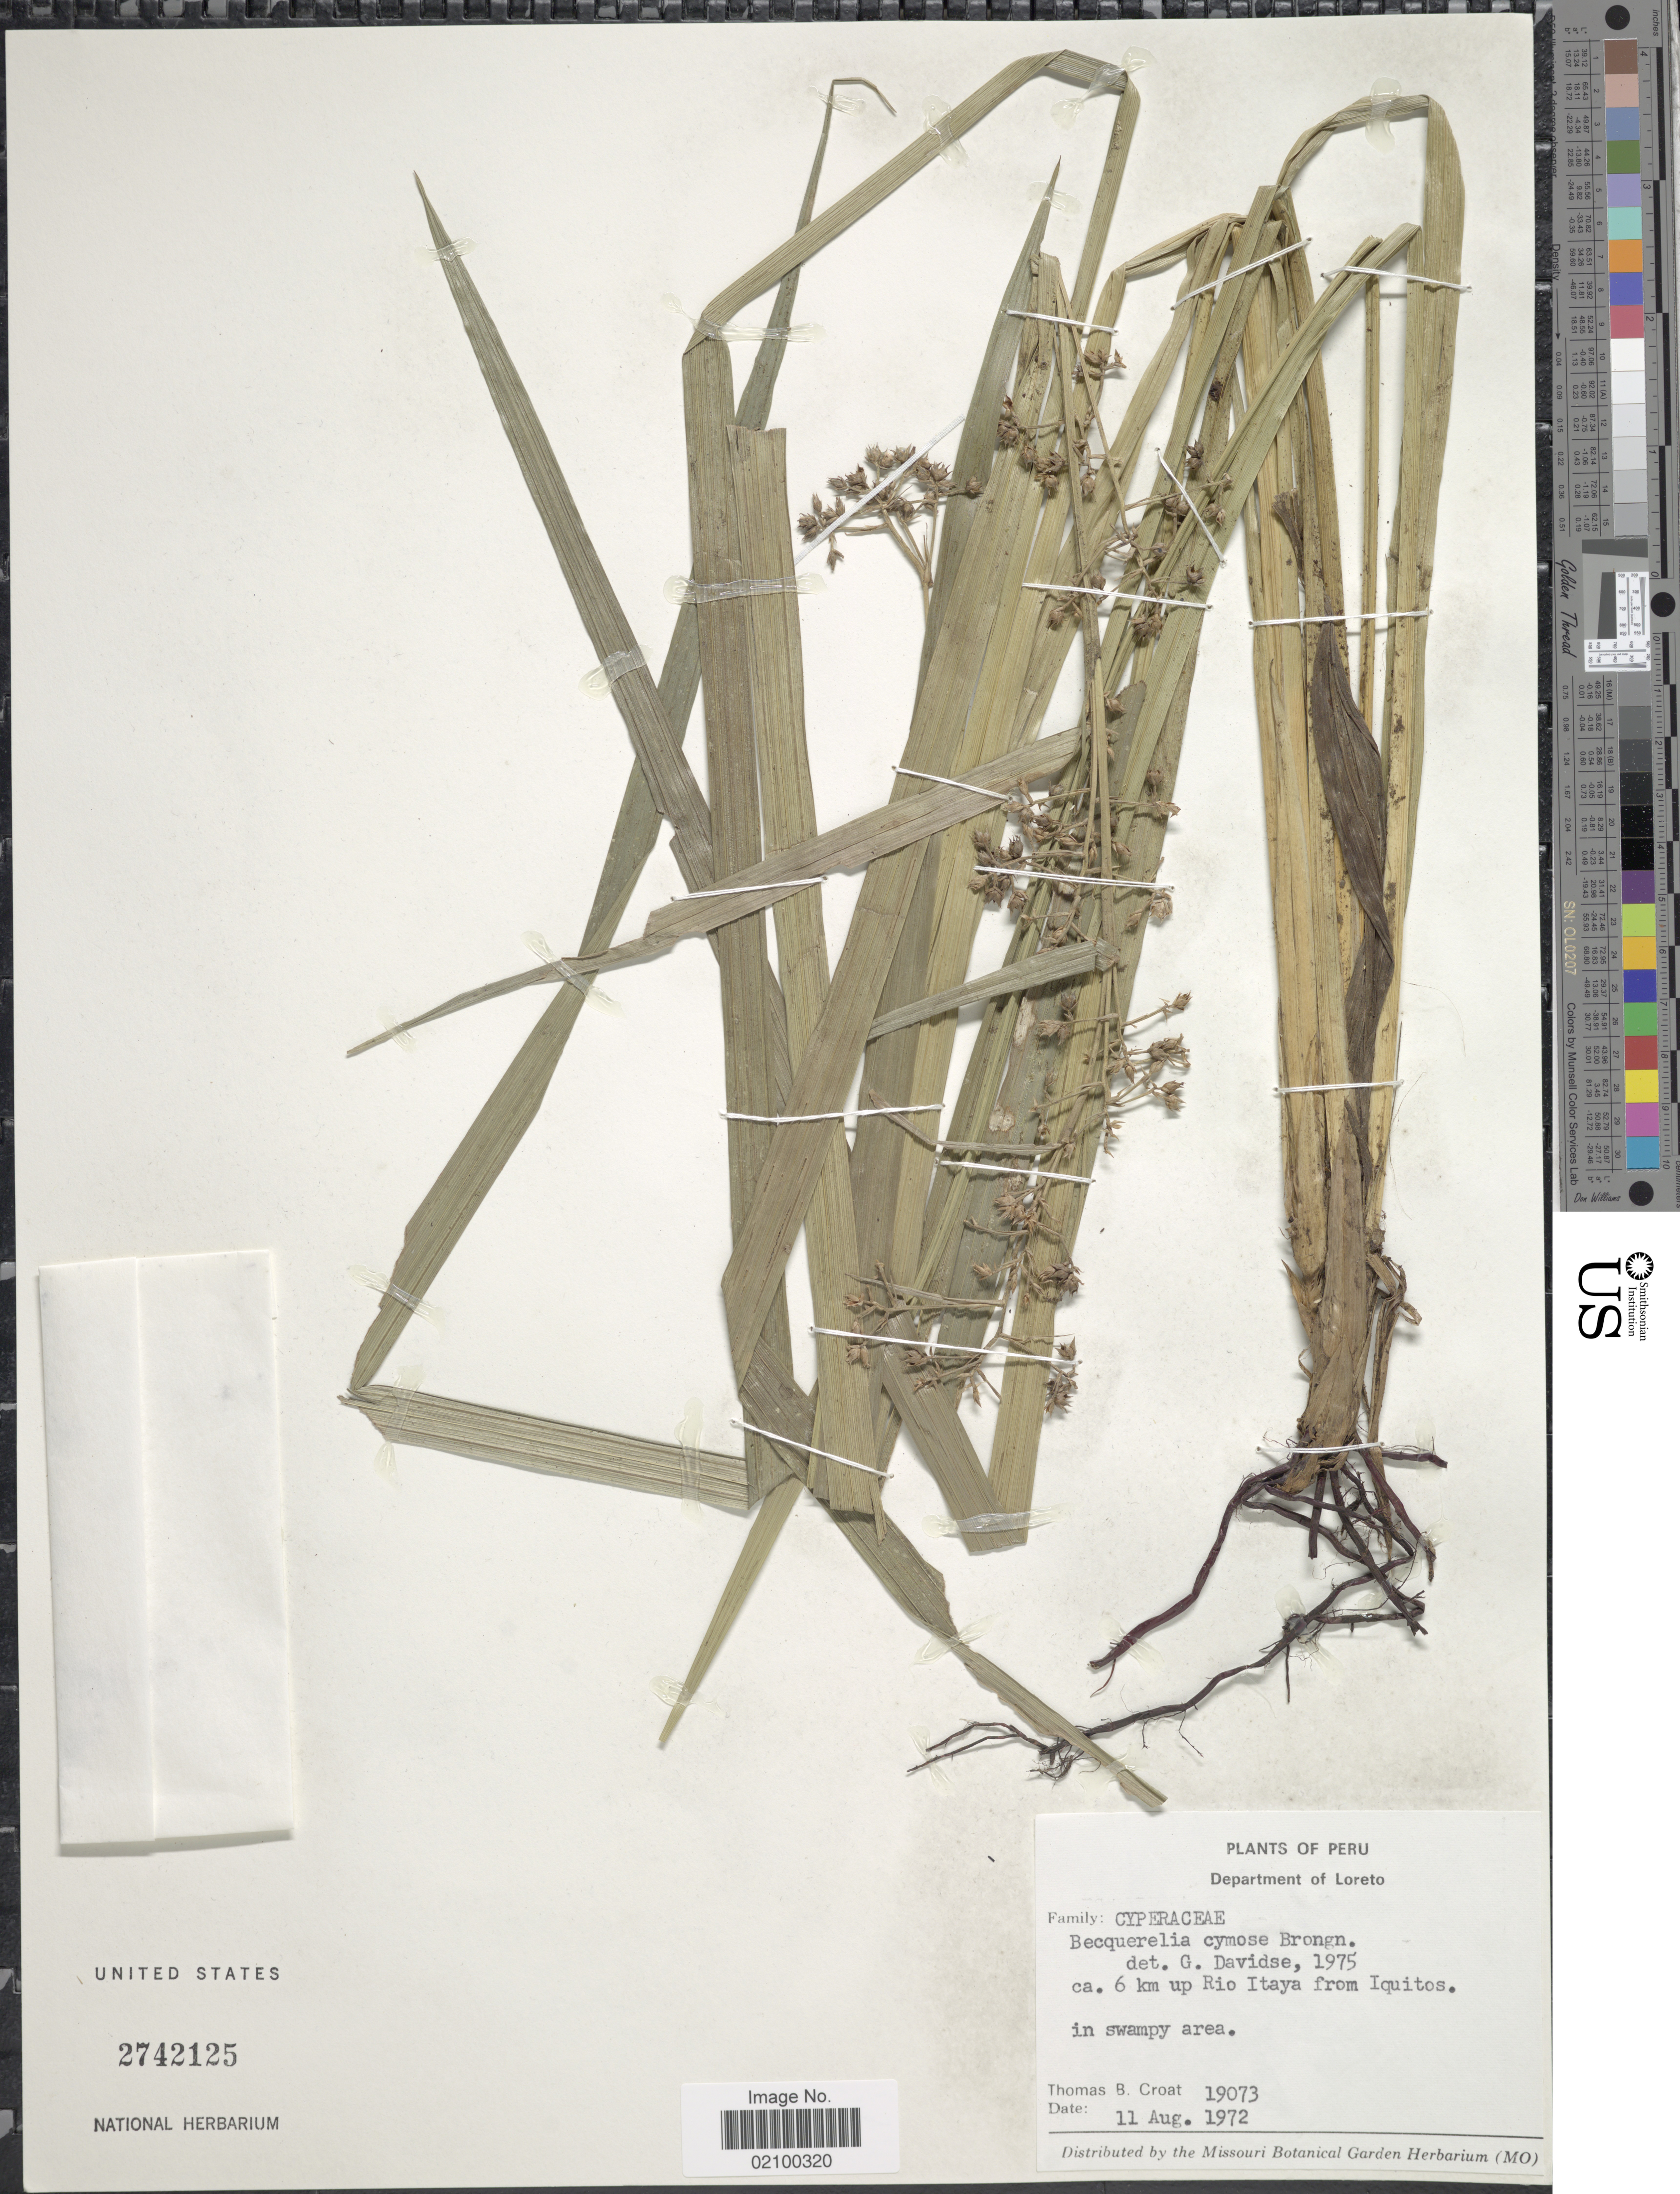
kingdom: Plantae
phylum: Tracheophyta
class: Liliopsida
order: Poales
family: Cyperaceae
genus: Becquerelia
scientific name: Becquerelia cymosa subsp. cymosa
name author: Brongn.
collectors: T. B. Croat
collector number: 19073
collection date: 1972-08-11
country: Peru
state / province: Loreto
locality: Ca. 6 km up Rio Itaya from Iquitos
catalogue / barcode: US 2742125